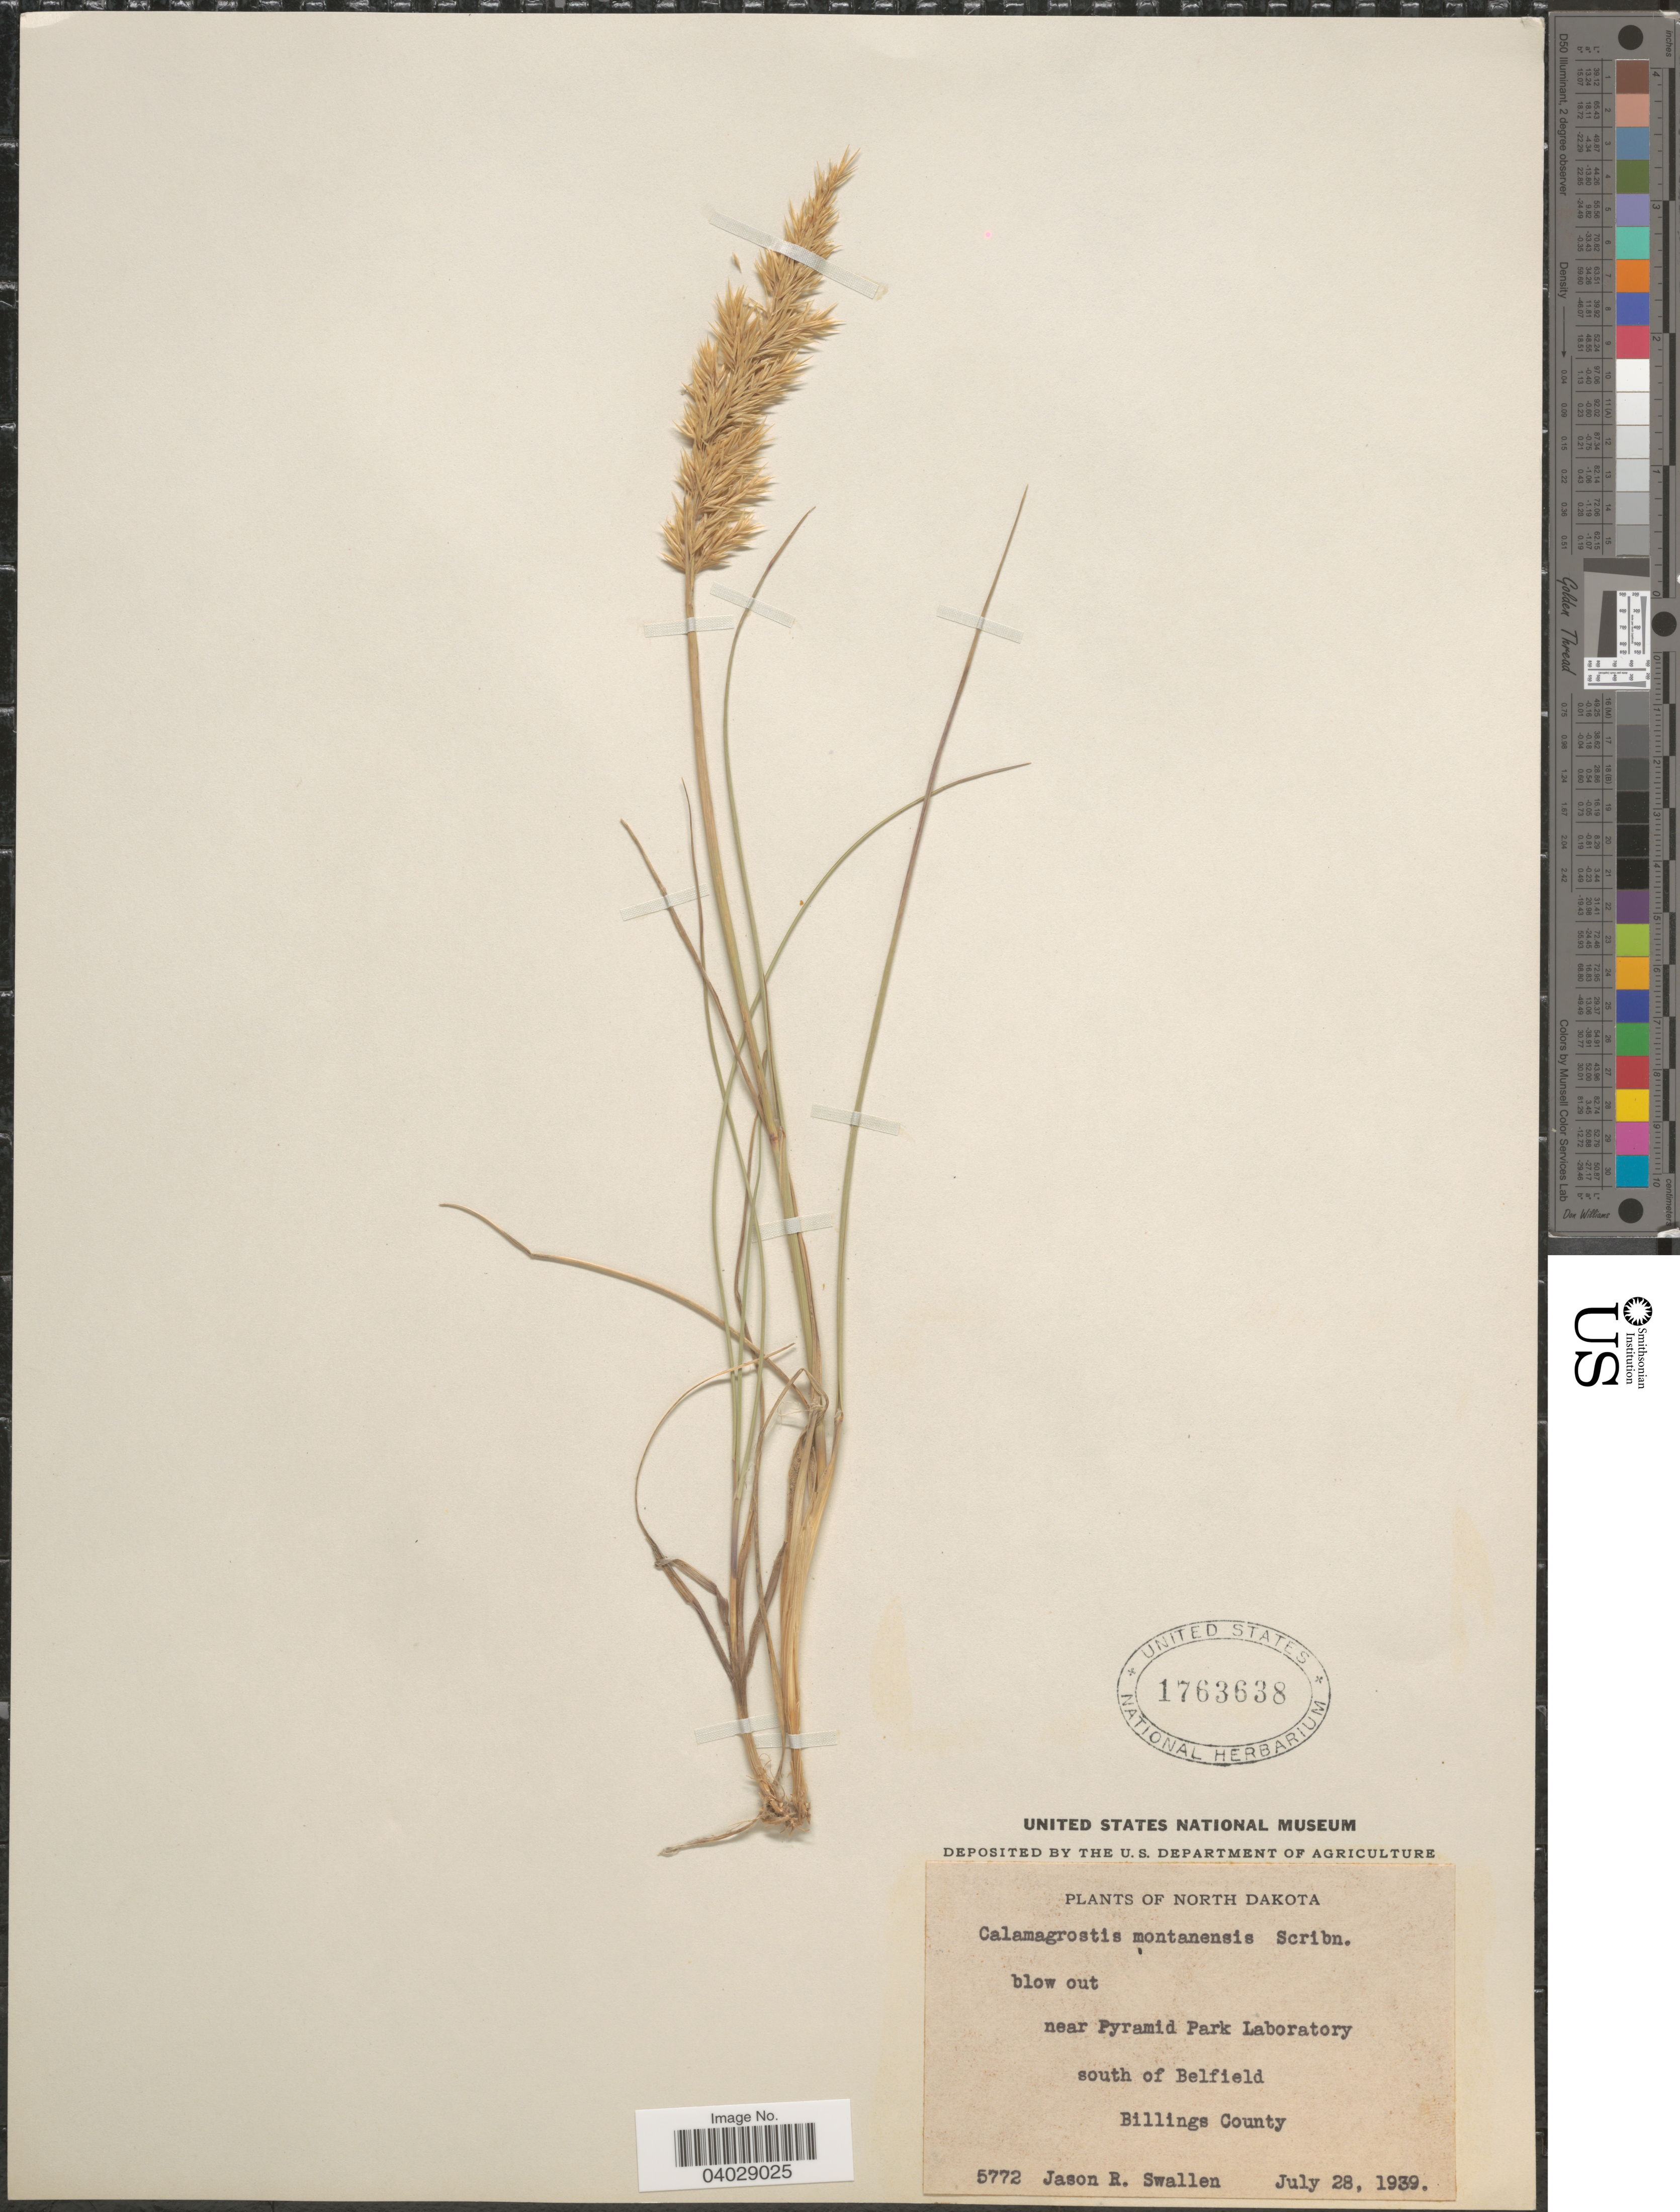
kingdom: Plantae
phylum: Tracheophyta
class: Liliopsida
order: Poales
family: Poaceae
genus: Calamagrostis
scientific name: Calamagrostis montanensis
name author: Scribn. ex Vasey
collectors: J. R. Swallen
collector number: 5772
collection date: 1939-07-28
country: United States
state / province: North Dakota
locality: Near Pyramid Park Laboratory south of Belfield. Billings County.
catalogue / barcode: US 1763638